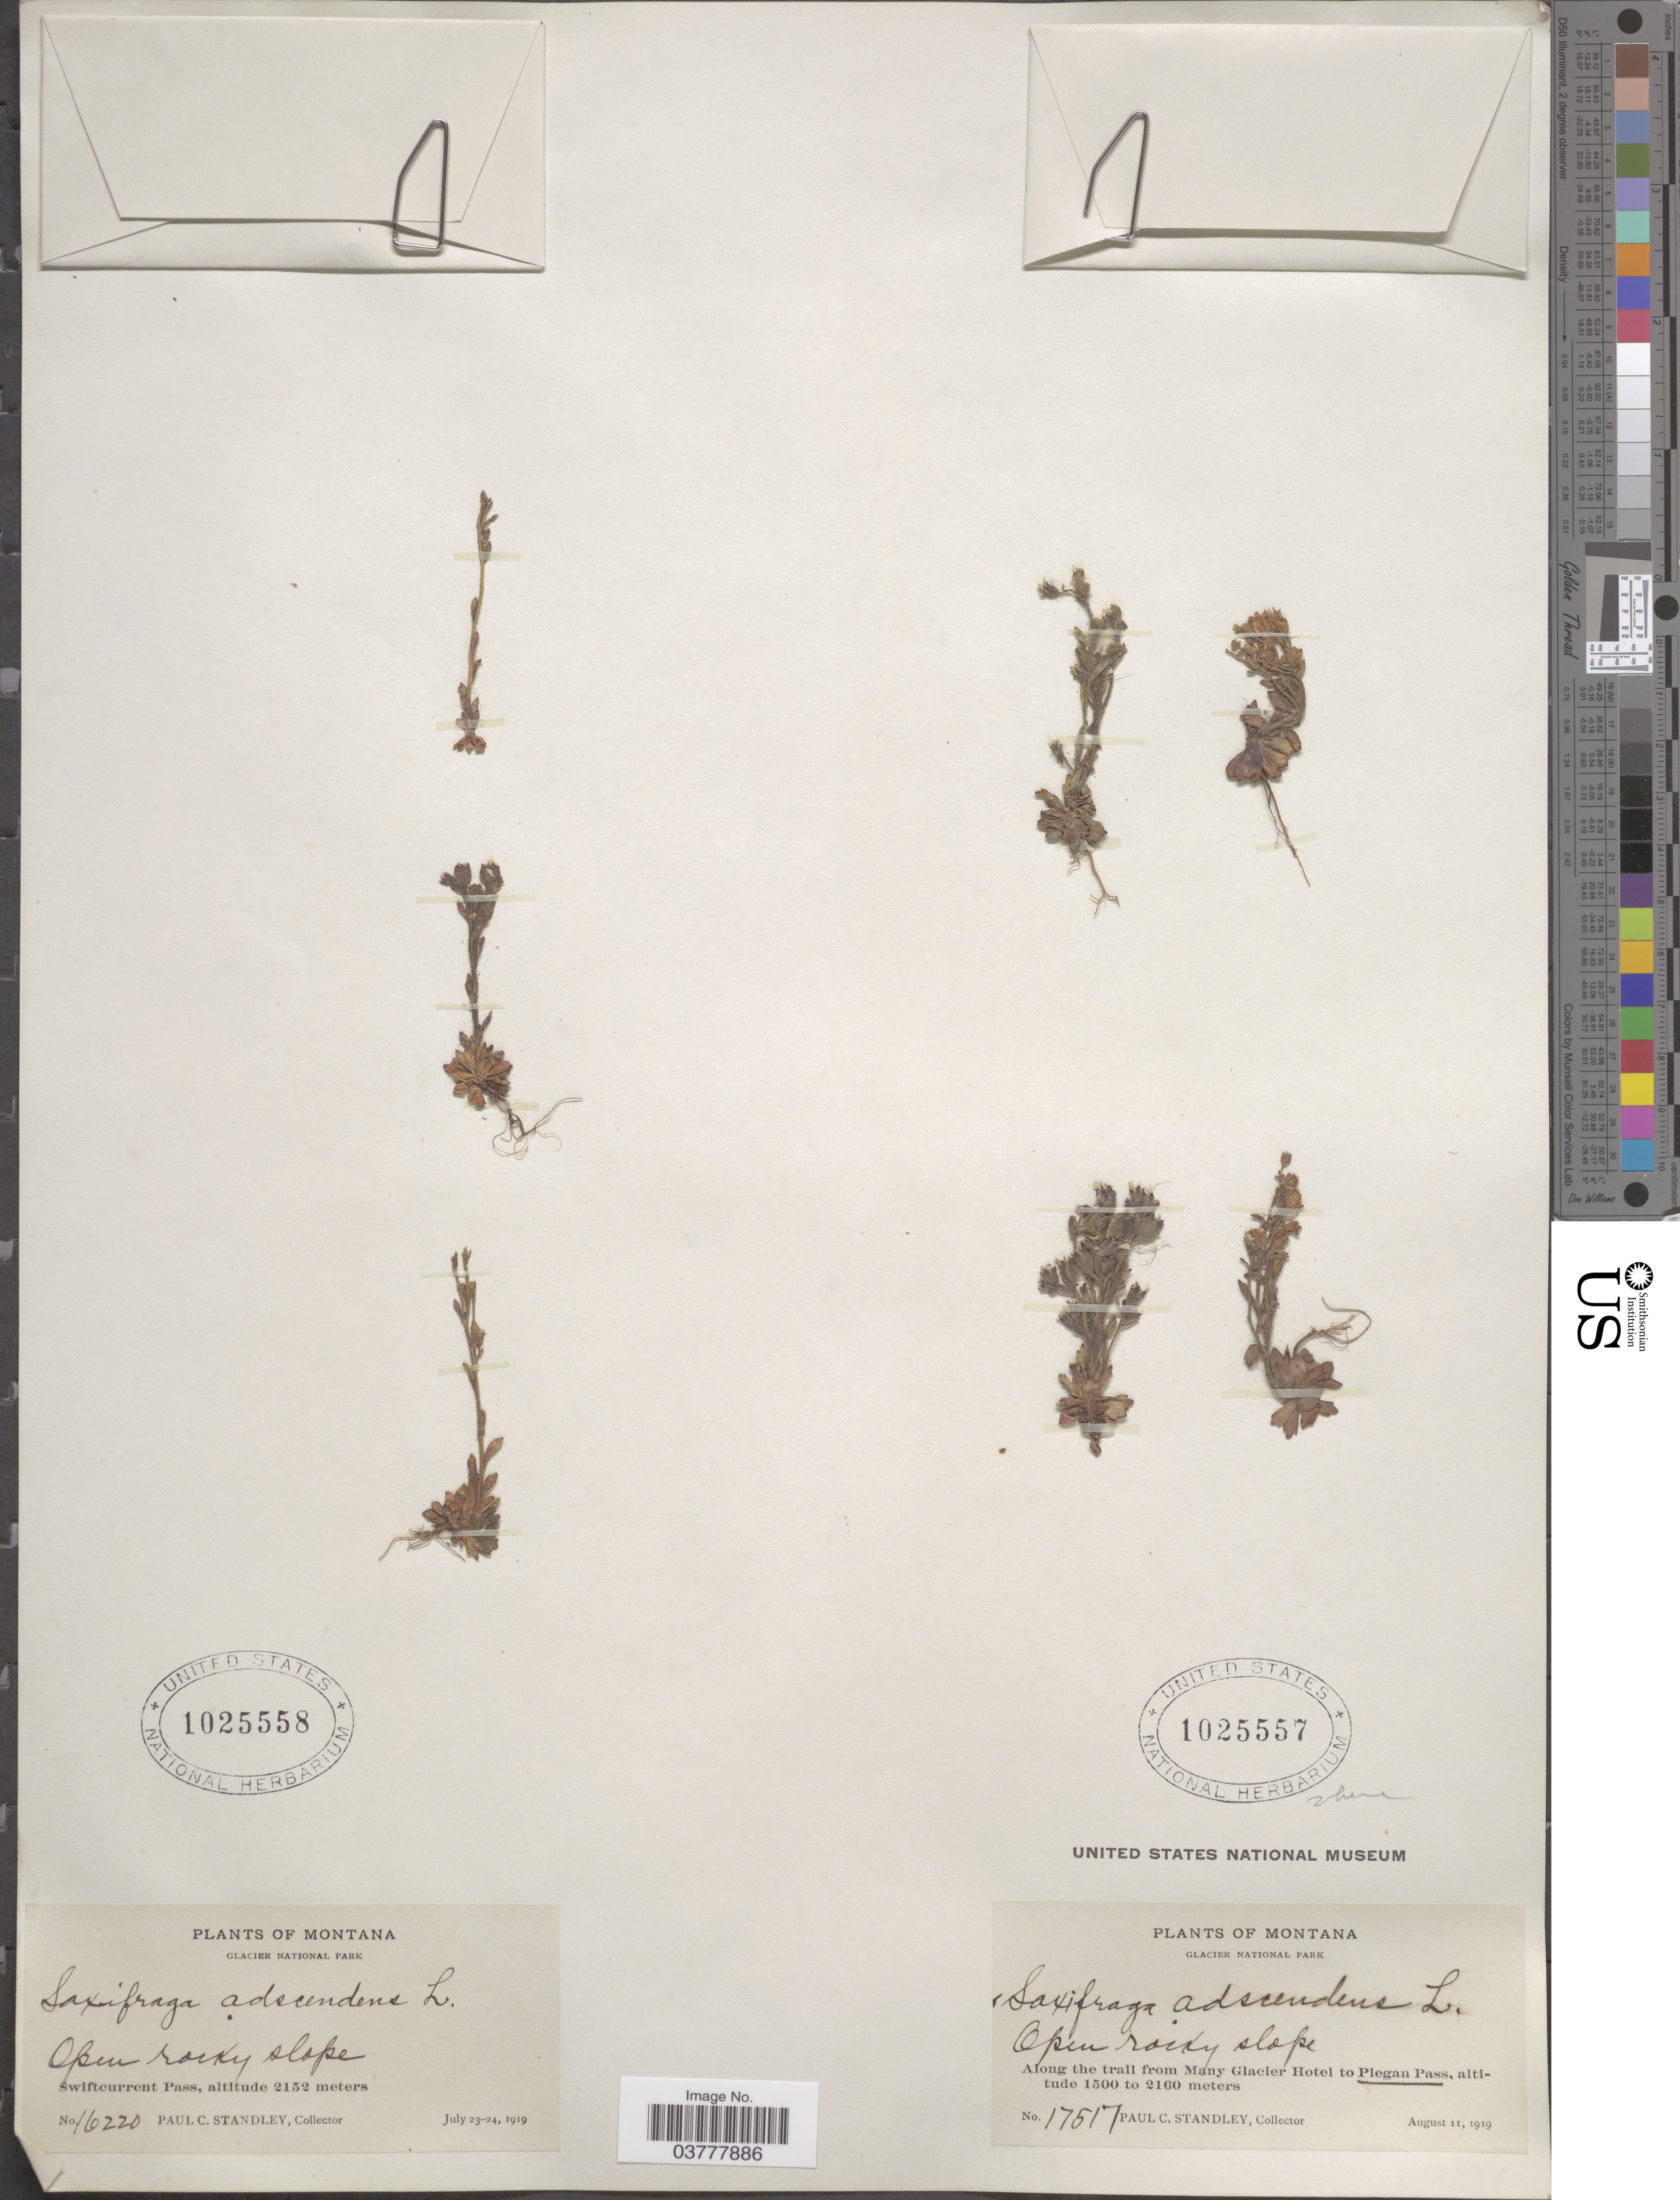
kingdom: Plantae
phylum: Tracheophyta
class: Magnoliopsida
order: Saxifragales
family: Saxifragaceae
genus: Saxifraga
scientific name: Saxifraga adscendens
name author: L.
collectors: P. C. Standley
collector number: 17517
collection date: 1919-08-11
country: United States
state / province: Montana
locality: Glacier National Park. Open rocky slope. Along the trail from Many Glacier Hotel to Piegan Pass.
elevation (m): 1500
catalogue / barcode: US 1025557